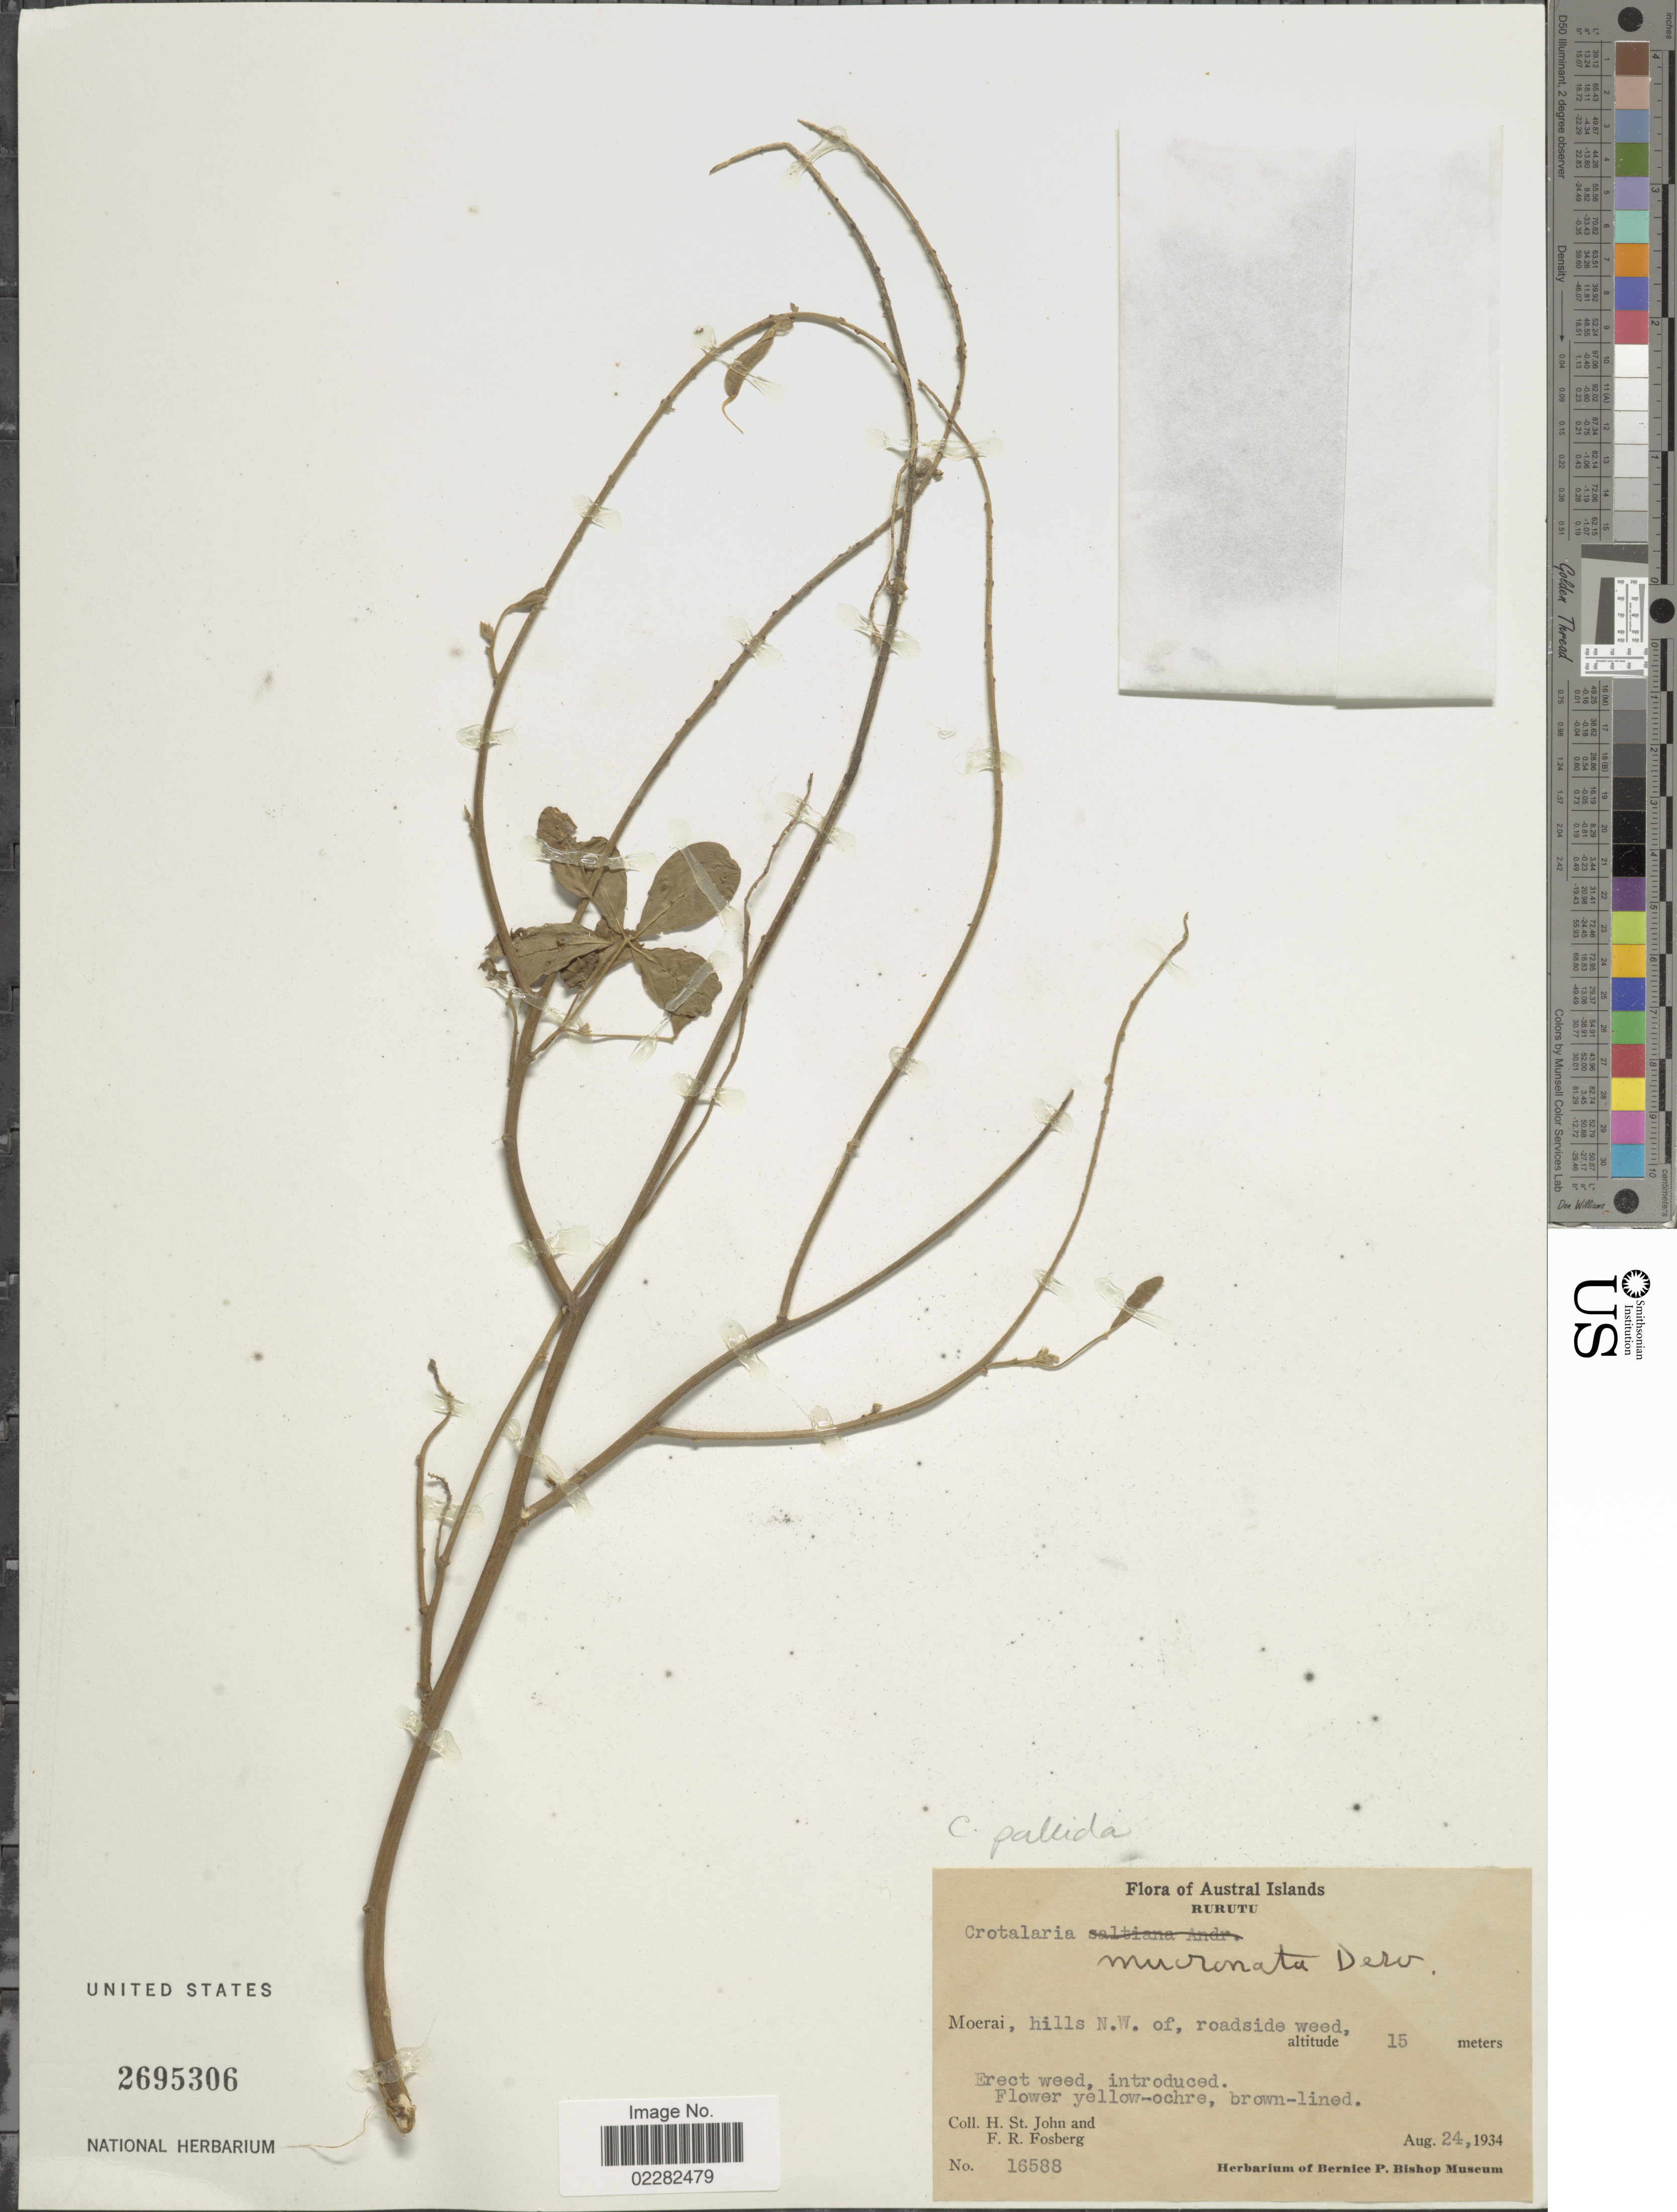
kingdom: Plantae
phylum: Tracheophyta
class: Magnoliopsida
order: Fabales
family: Fabaceae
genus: Crotalaria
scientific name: Crotalaria pallida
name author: Aiton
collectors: H. St. John & F. R. Fosberg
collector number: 16588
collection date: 1934-08-24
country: French Polynesia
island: Rurutu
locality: Austral Islands, Rurutu, Moerai, hills NW. of roadside weed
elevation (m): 15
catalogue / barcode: US 2695306